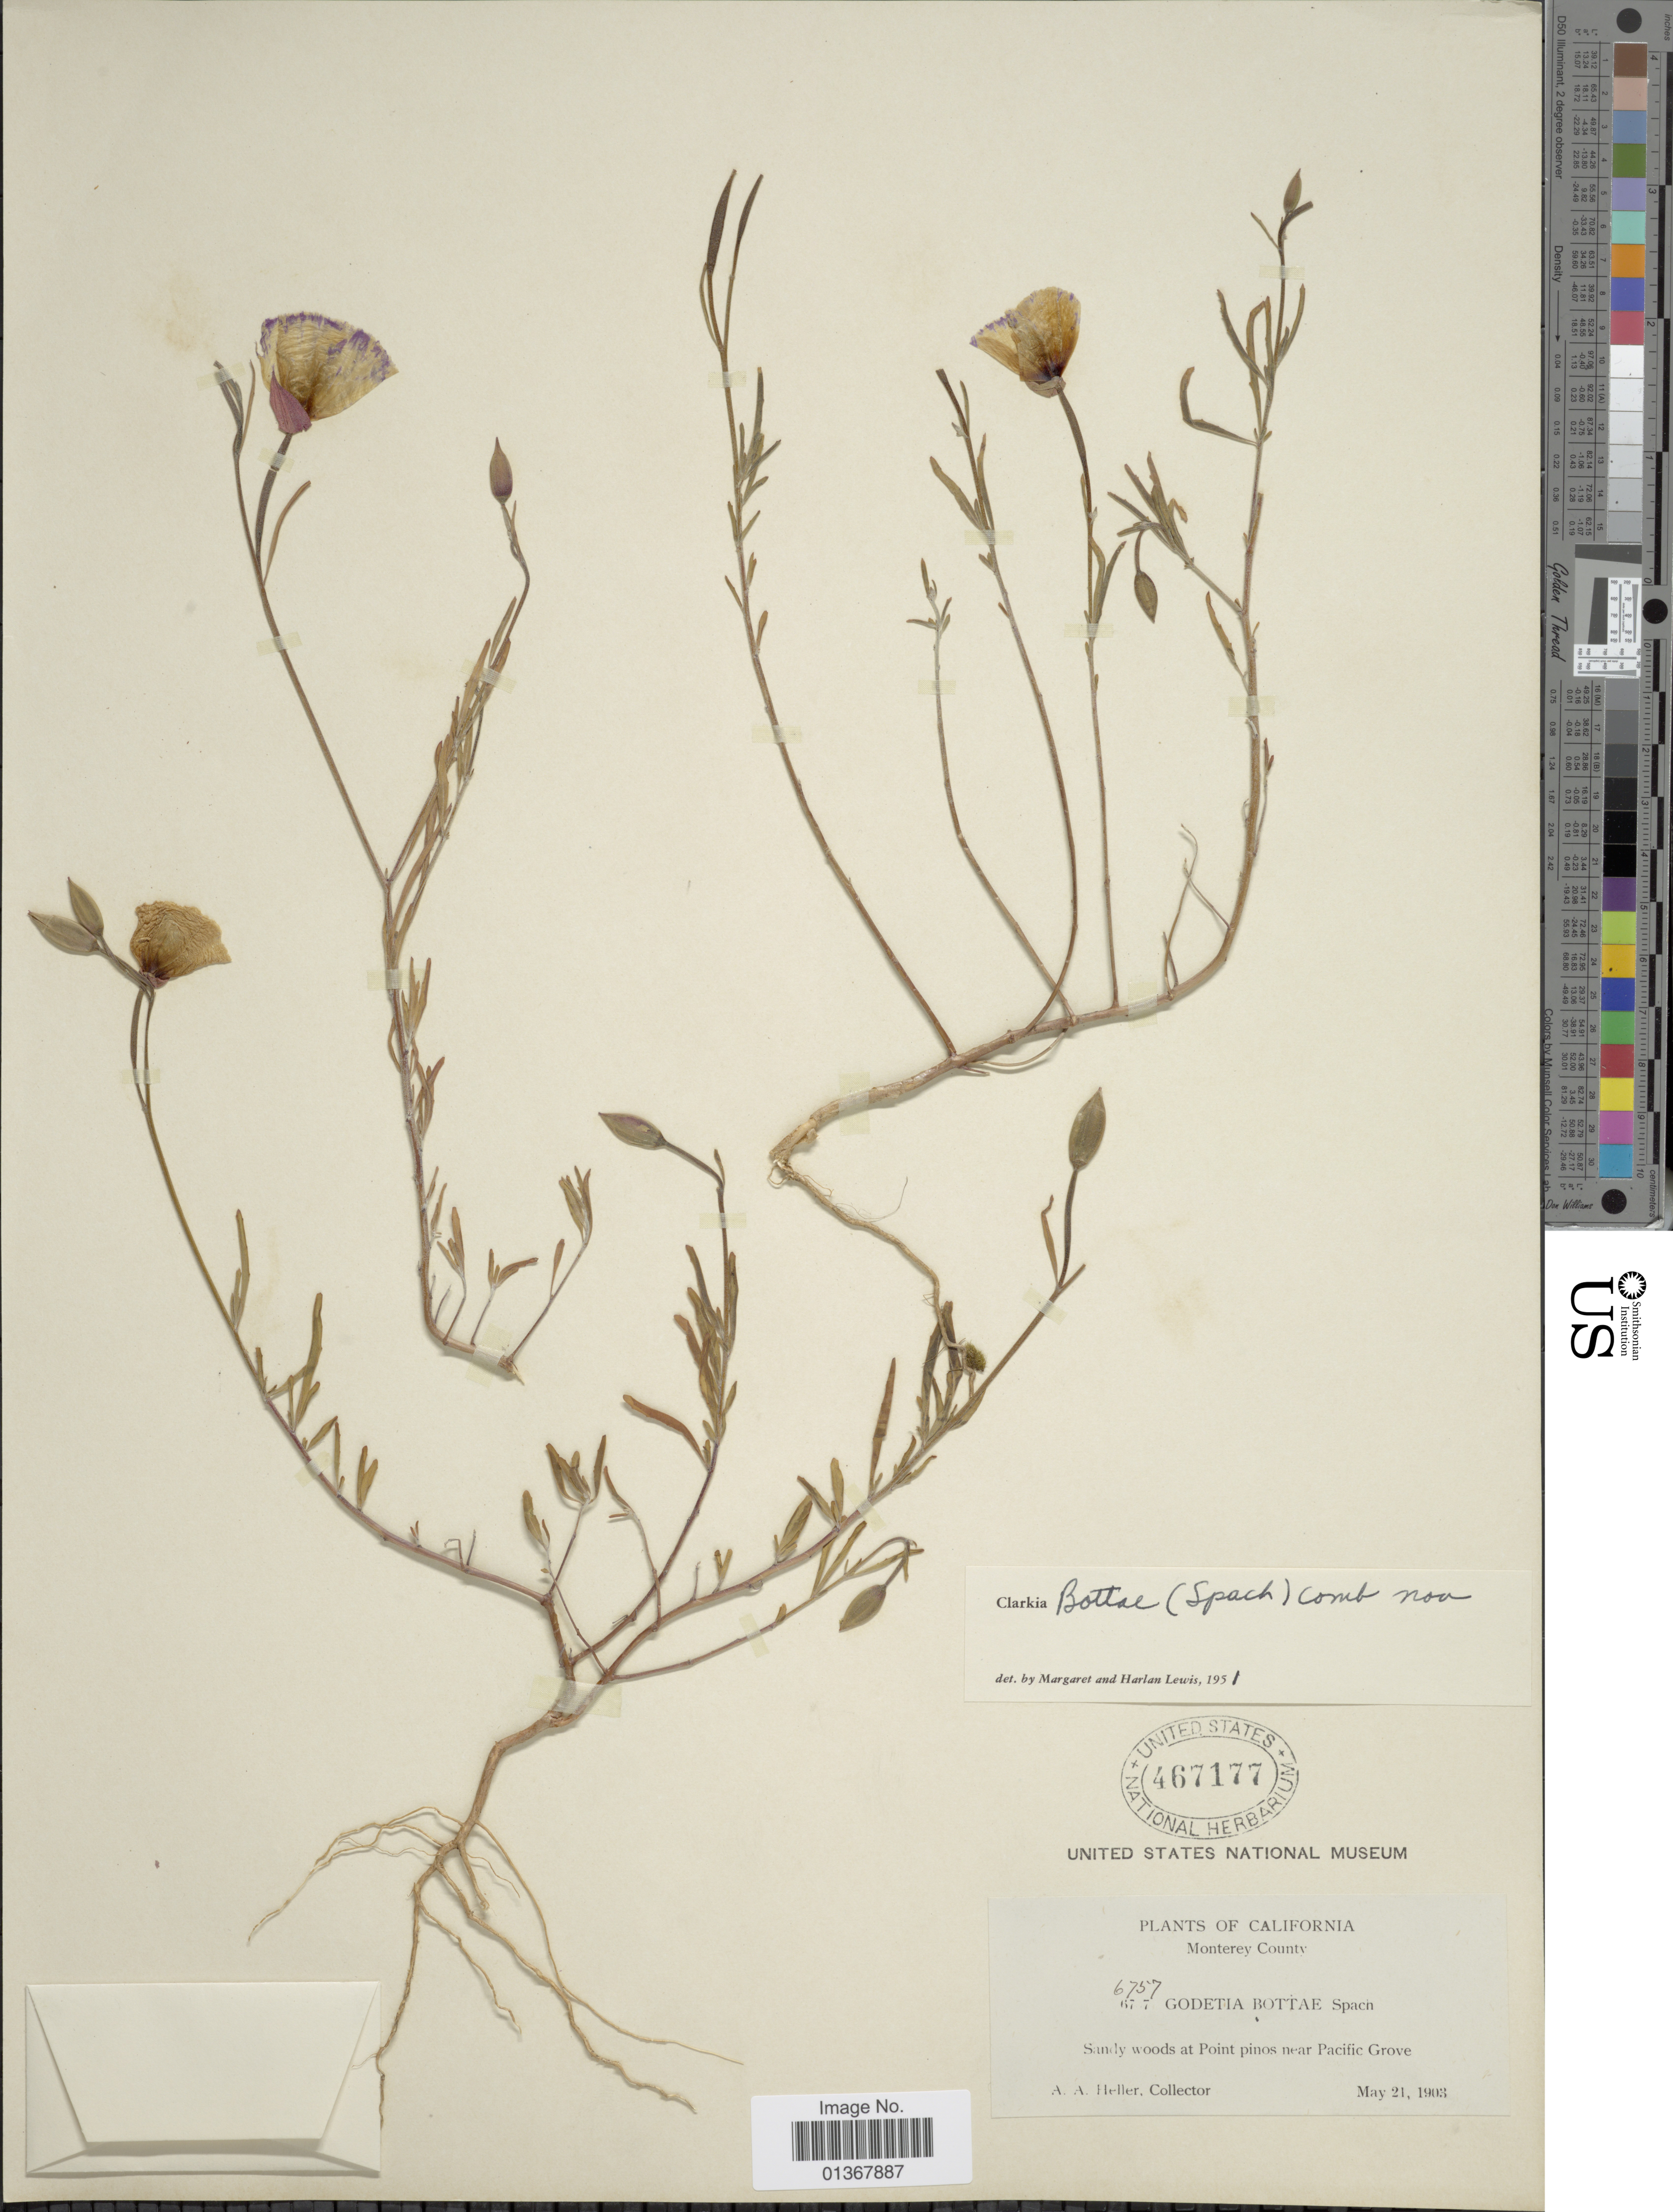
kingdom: Plantae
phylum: Tracheophyta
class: Magnoliopsida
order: Myrtales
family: Onagraceae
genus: Clarkia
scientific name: Clarkia bottae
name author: (Spach) F. H. Lewis & M.E. Lewis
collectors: A. A. Heller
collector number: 6757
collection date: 1903-05-21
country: United States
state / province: California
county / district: Monterey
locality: Monterey County. Sandy woods at Point pinos near Pacific Grove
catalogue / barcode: US 467177